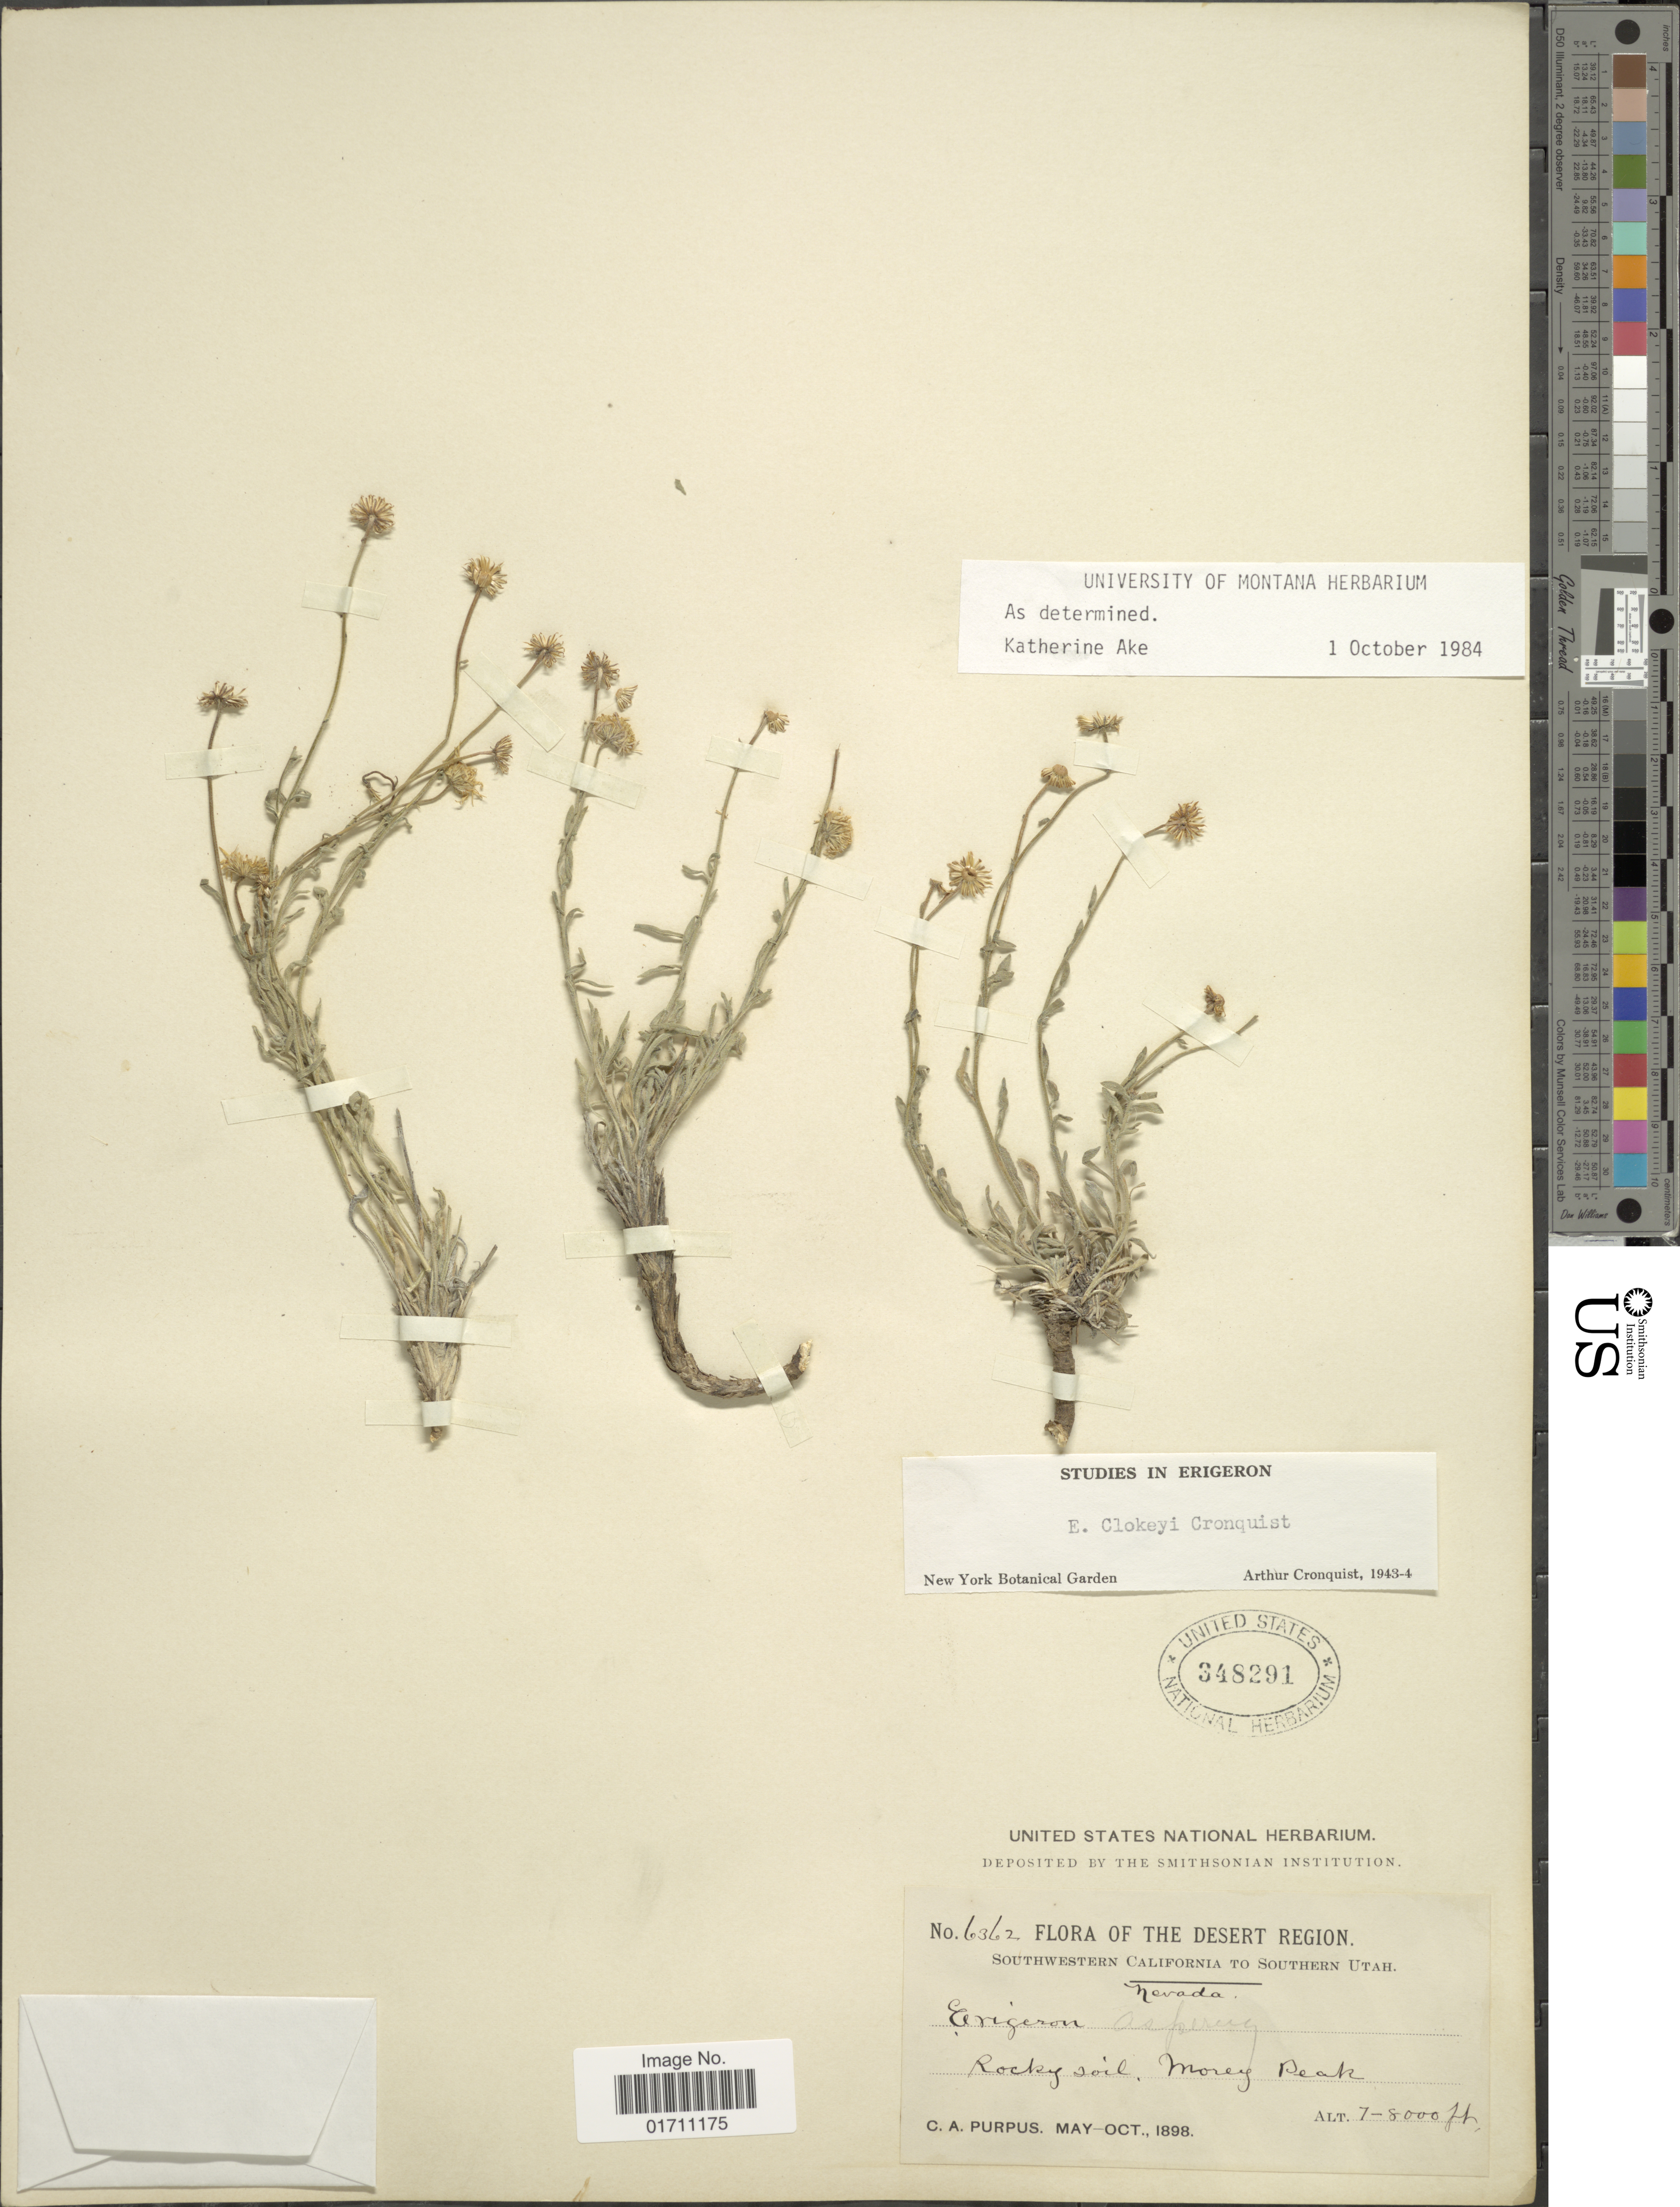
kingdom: Plantae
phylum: Tracheophyta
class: Magnoliopsida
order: Asterales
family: Asteraceae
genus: Erigeron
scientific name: Erigeron clokeyi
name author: Cronq.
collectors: C. A. Purpus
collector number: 6362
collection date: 1898-05/1898-10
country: United States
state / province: Nevada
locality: The Desert Region, Southwestern California to Southern Utah, Rocky soil, Morey Peak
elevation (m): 2134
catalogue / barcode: US 348291